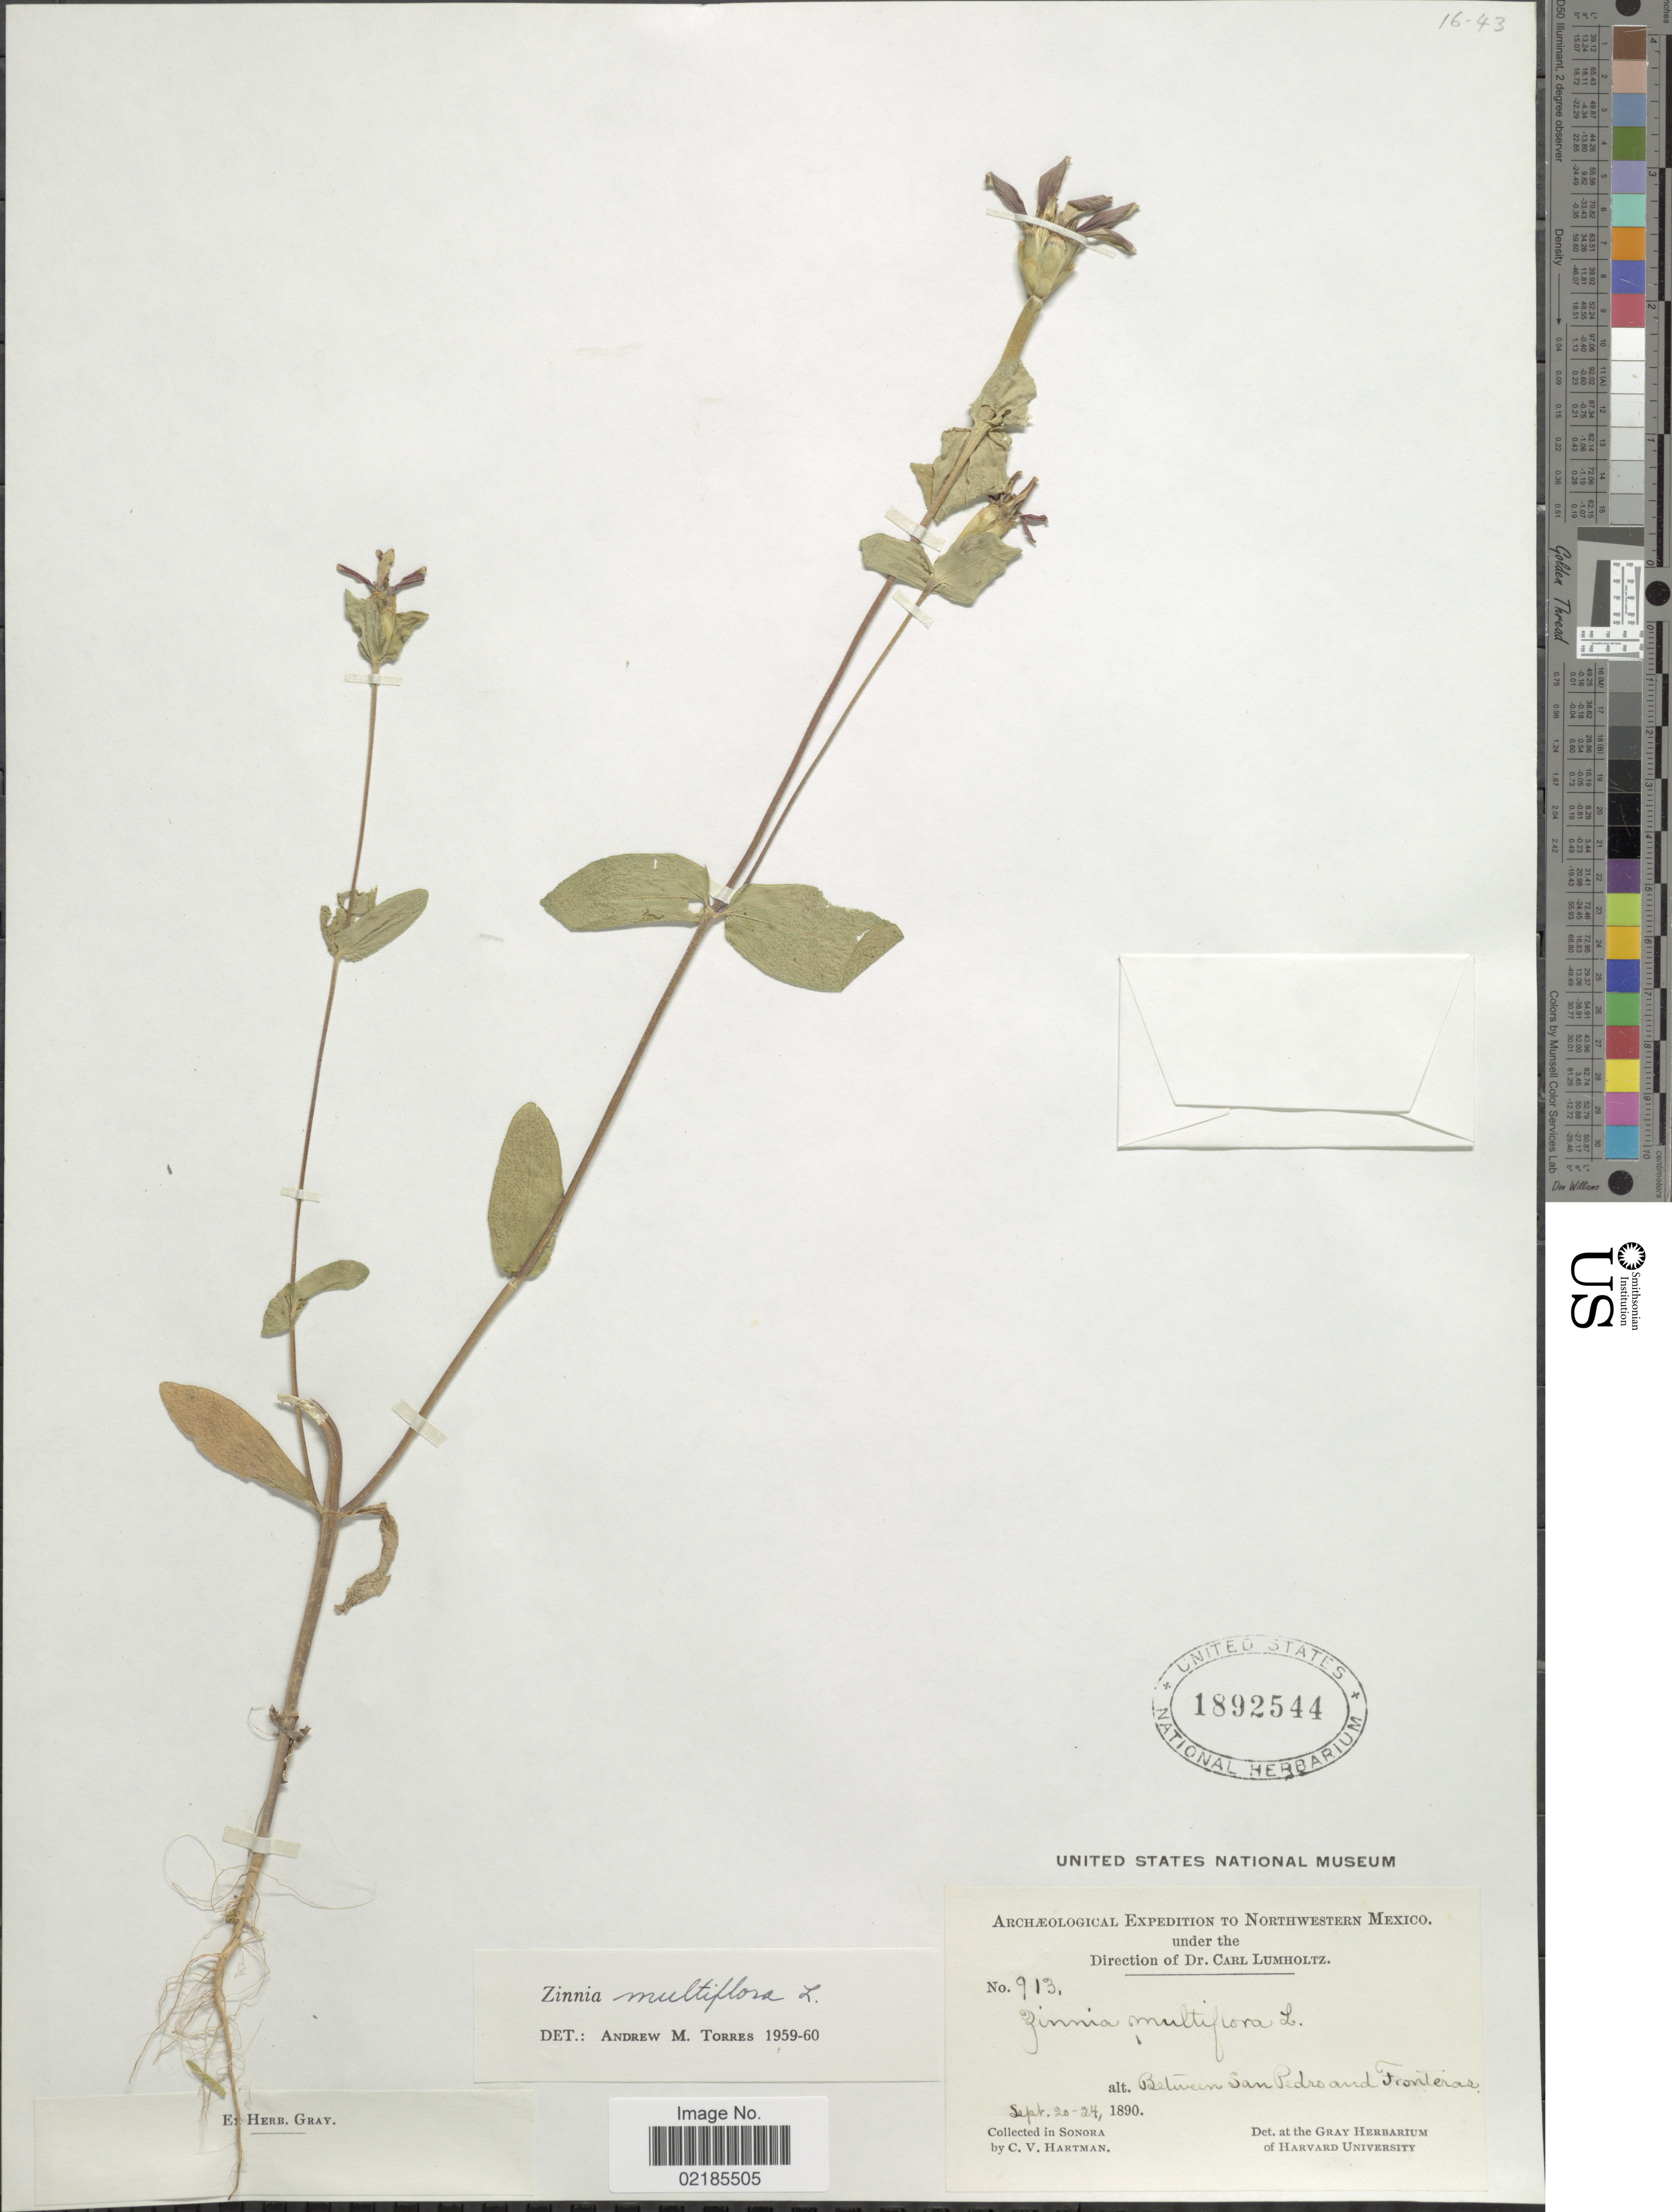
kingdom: Plantae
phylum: Tracheophyta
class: Magnoliopsida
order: Asterales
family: Asteraceae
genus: Zinnia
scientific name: Zinnia peruviana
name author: (L.) L.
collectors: C. V. Hartman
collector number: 913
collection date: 1890-09-20/1890-09-24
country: Mexico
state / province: Sonora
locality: Northwestern Mexico, between San Pedro and Fronteras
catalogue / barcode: US 1892544